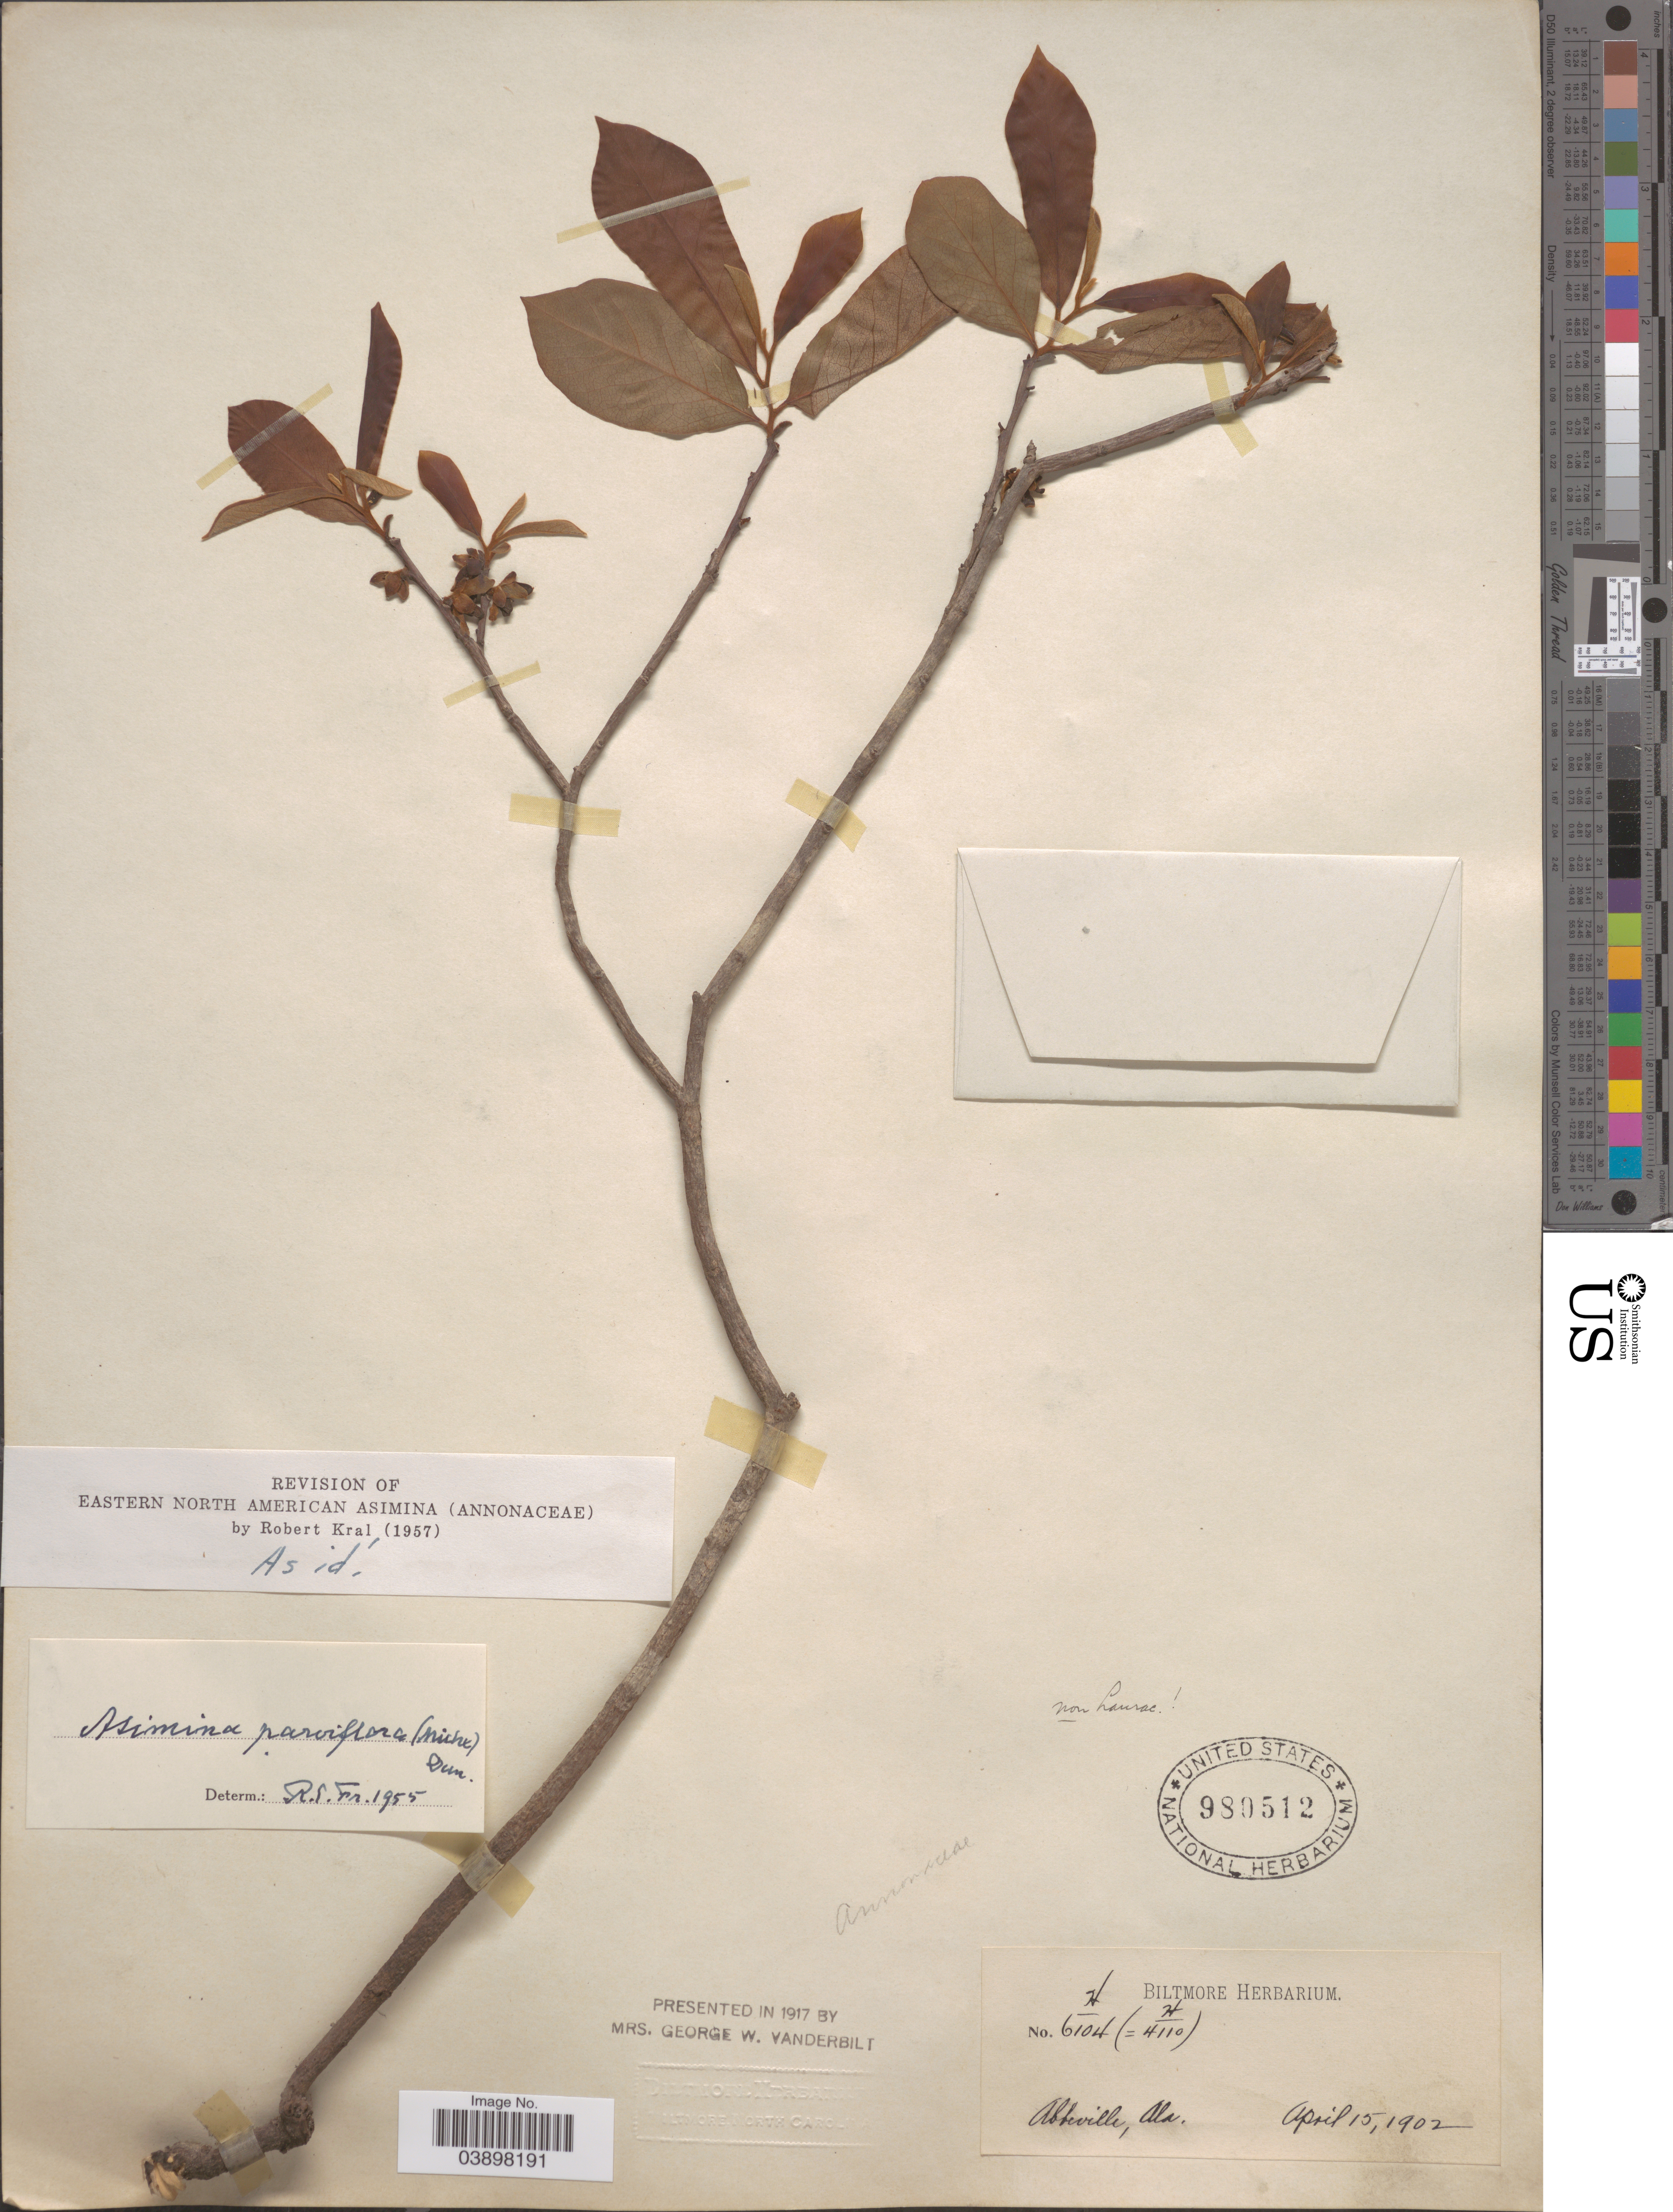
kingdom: Plantae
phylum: Tracheophyta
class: Magnoliopsida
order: Magnoliales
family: Annonaceae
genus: Asimina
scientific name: Asimina parviflora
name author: (Michx.) Dunal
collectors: ex herb. Biltmore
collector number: H/6104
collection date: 1902-04-15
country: United States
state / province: Alabama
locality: Abbeville.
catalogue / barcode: US 980512